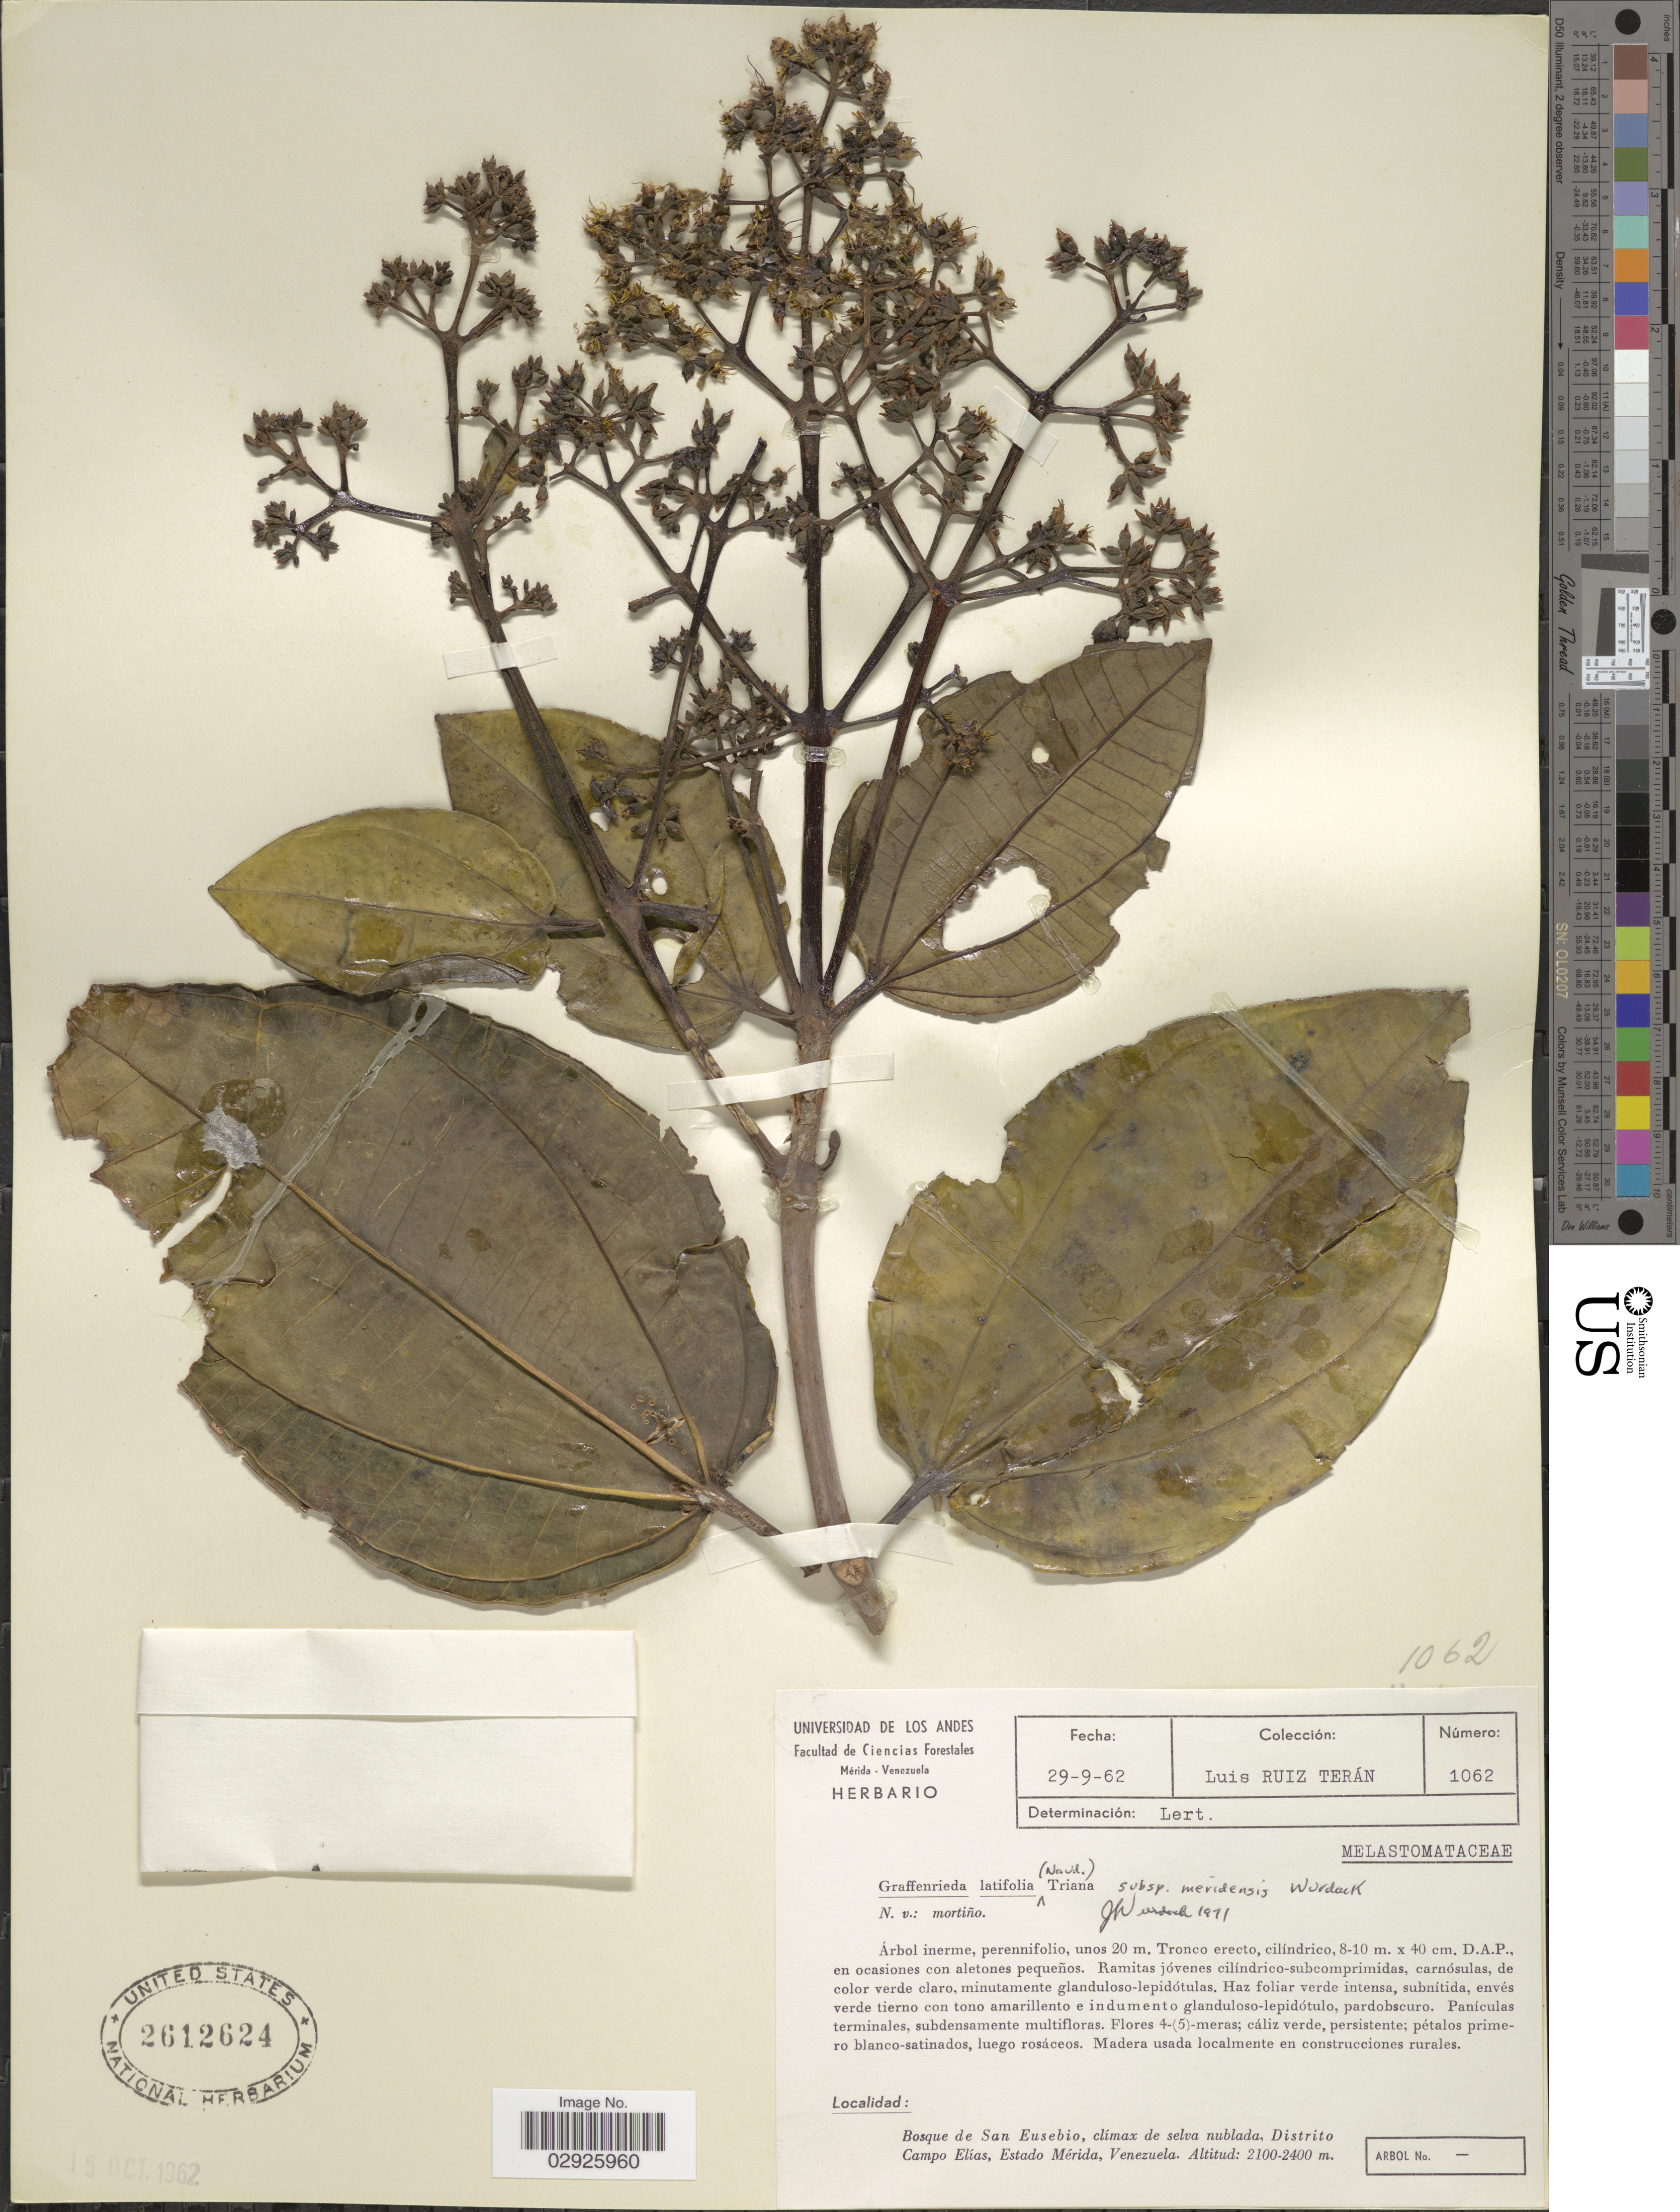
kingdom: Plantae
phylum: Tracheophyta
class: Magnoliopsida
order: Myrtales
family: Melastomataceae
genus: Graffenrieda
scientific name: Graffenrieda latifolia subsp. meridensis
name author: Wurdack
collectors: L. Teran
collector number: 1062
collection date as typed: Transcribed d/m/y: 29/9/62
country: Venezuela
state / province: Mérida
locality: Bosque de San Eusebio, clímax de selva nublada, Distrito Campo Elías.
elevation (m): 2100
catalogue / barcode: US 2612624